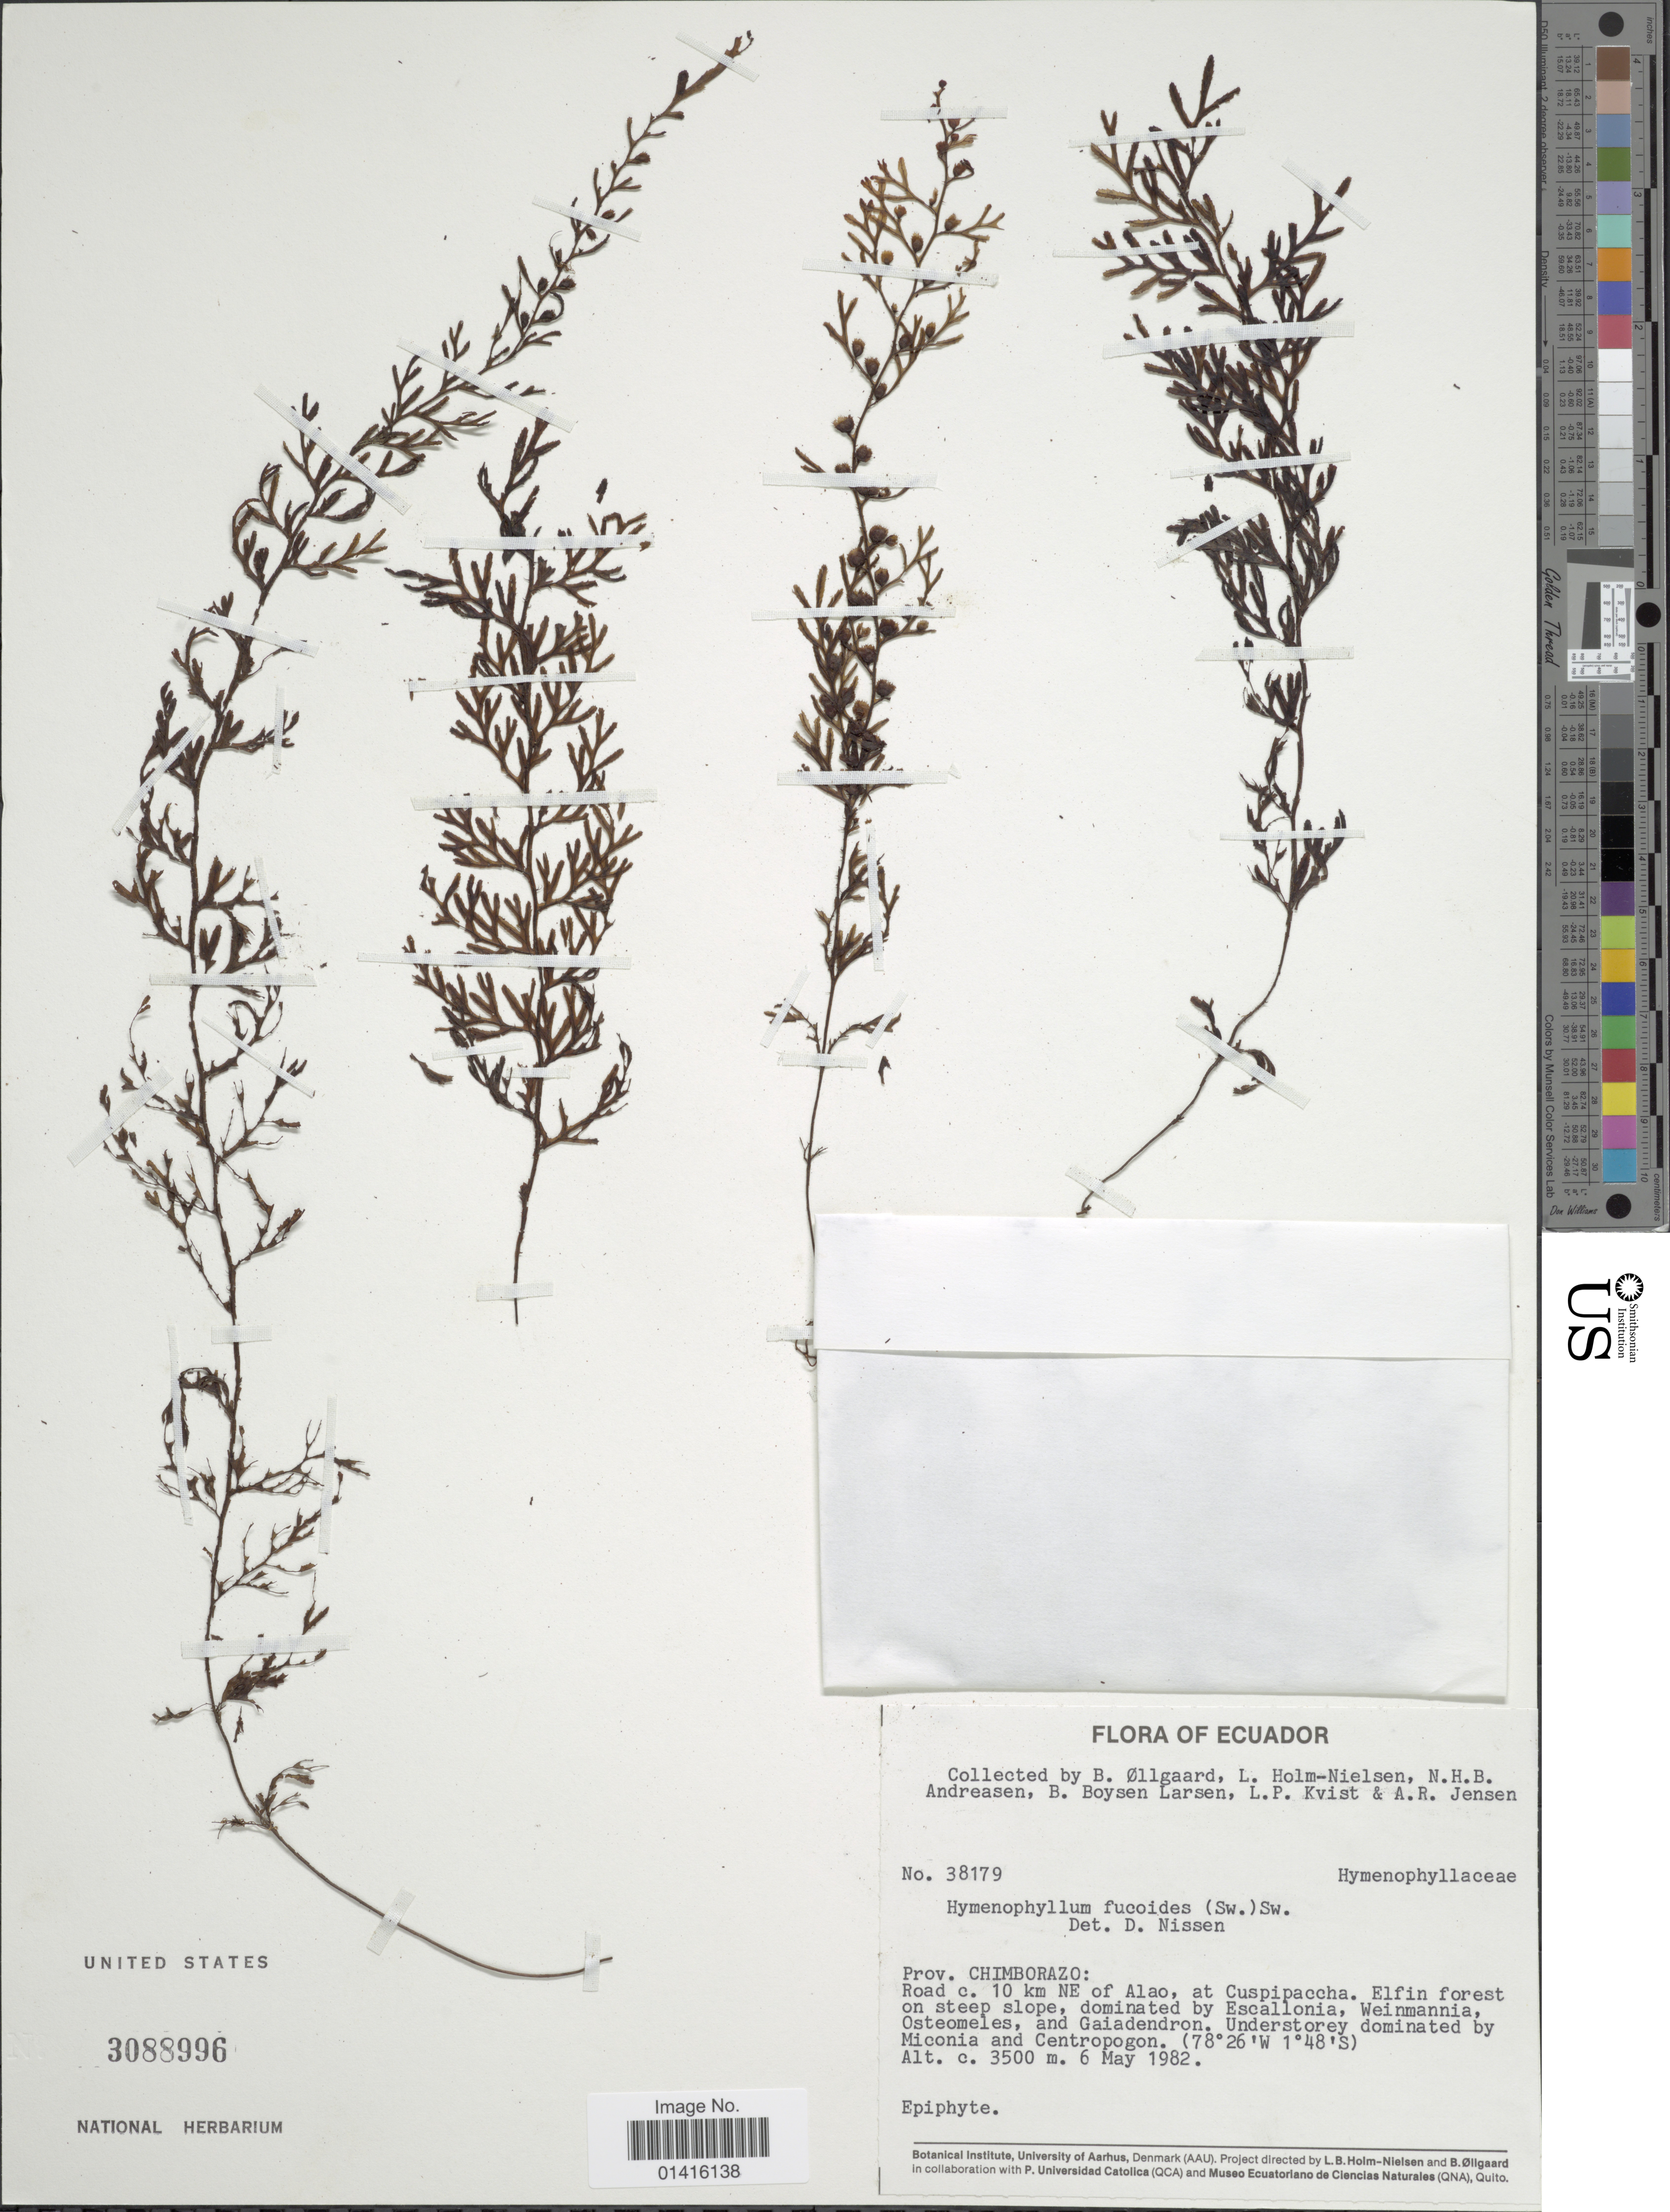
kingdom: Plantae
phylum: Tracheophyta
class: Polypodiopsida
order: Hymenophyllales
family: Hymenophyllaceae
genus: Hymenophyllum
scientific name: Hymenophyllum fucoides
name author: (Sw.) Sw.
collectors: B. Øllgaard, L. B. Holm-Nielsen, N. Andreasen, B. Boysen Larsen & et al.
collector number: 38179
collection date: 1982-05-06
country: Ecuador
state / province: Chimborazo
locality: Road. c. 10 km NE of Alao, at Cuspipaccha.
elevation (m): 3500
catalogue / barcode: US 3088996